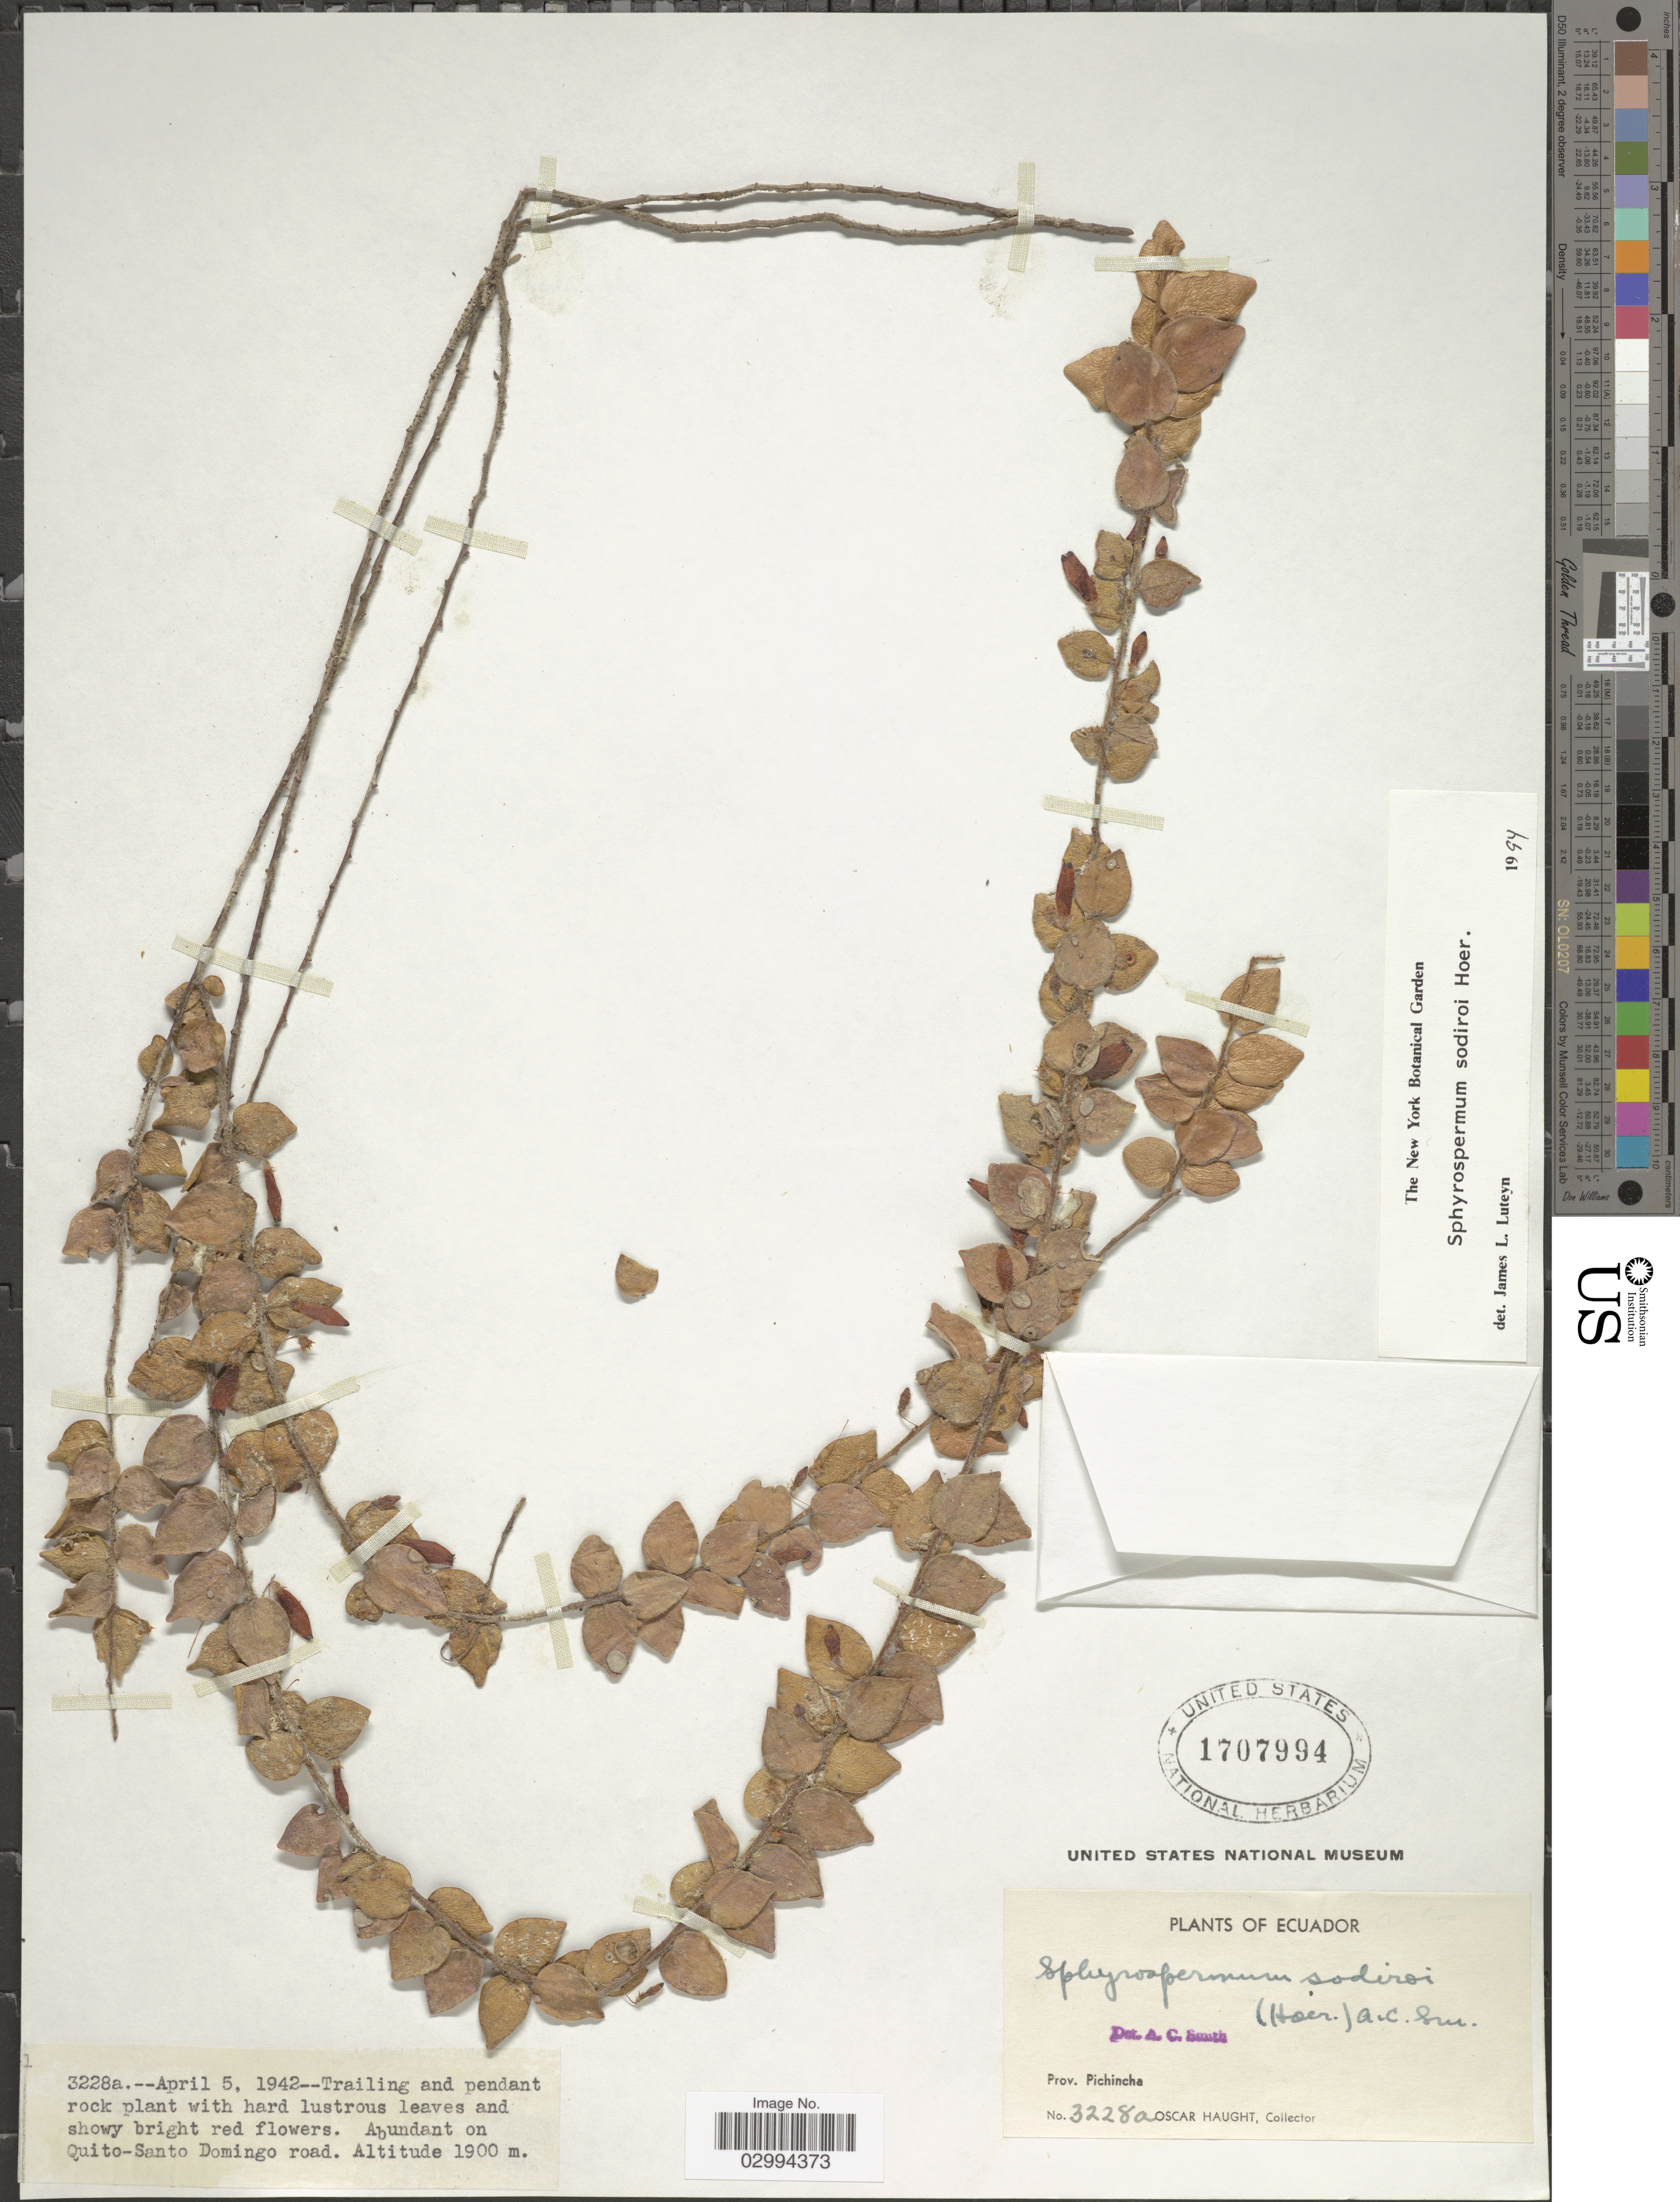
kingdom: Plantae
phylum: Tracheophyta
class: Magnoliopsida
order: Ericales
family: Ericaceae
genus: Sphyrospermum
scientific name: Sphyrospermum sodiroi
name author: (Hoerold) A.C. Sm.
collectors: O. L. Haught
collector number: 3228a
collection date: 1942-04-05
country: Ecuador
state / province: Pichincha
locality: Abundant on Quito-Santo Domingo road.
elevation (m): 1900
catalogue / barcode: US 1707994